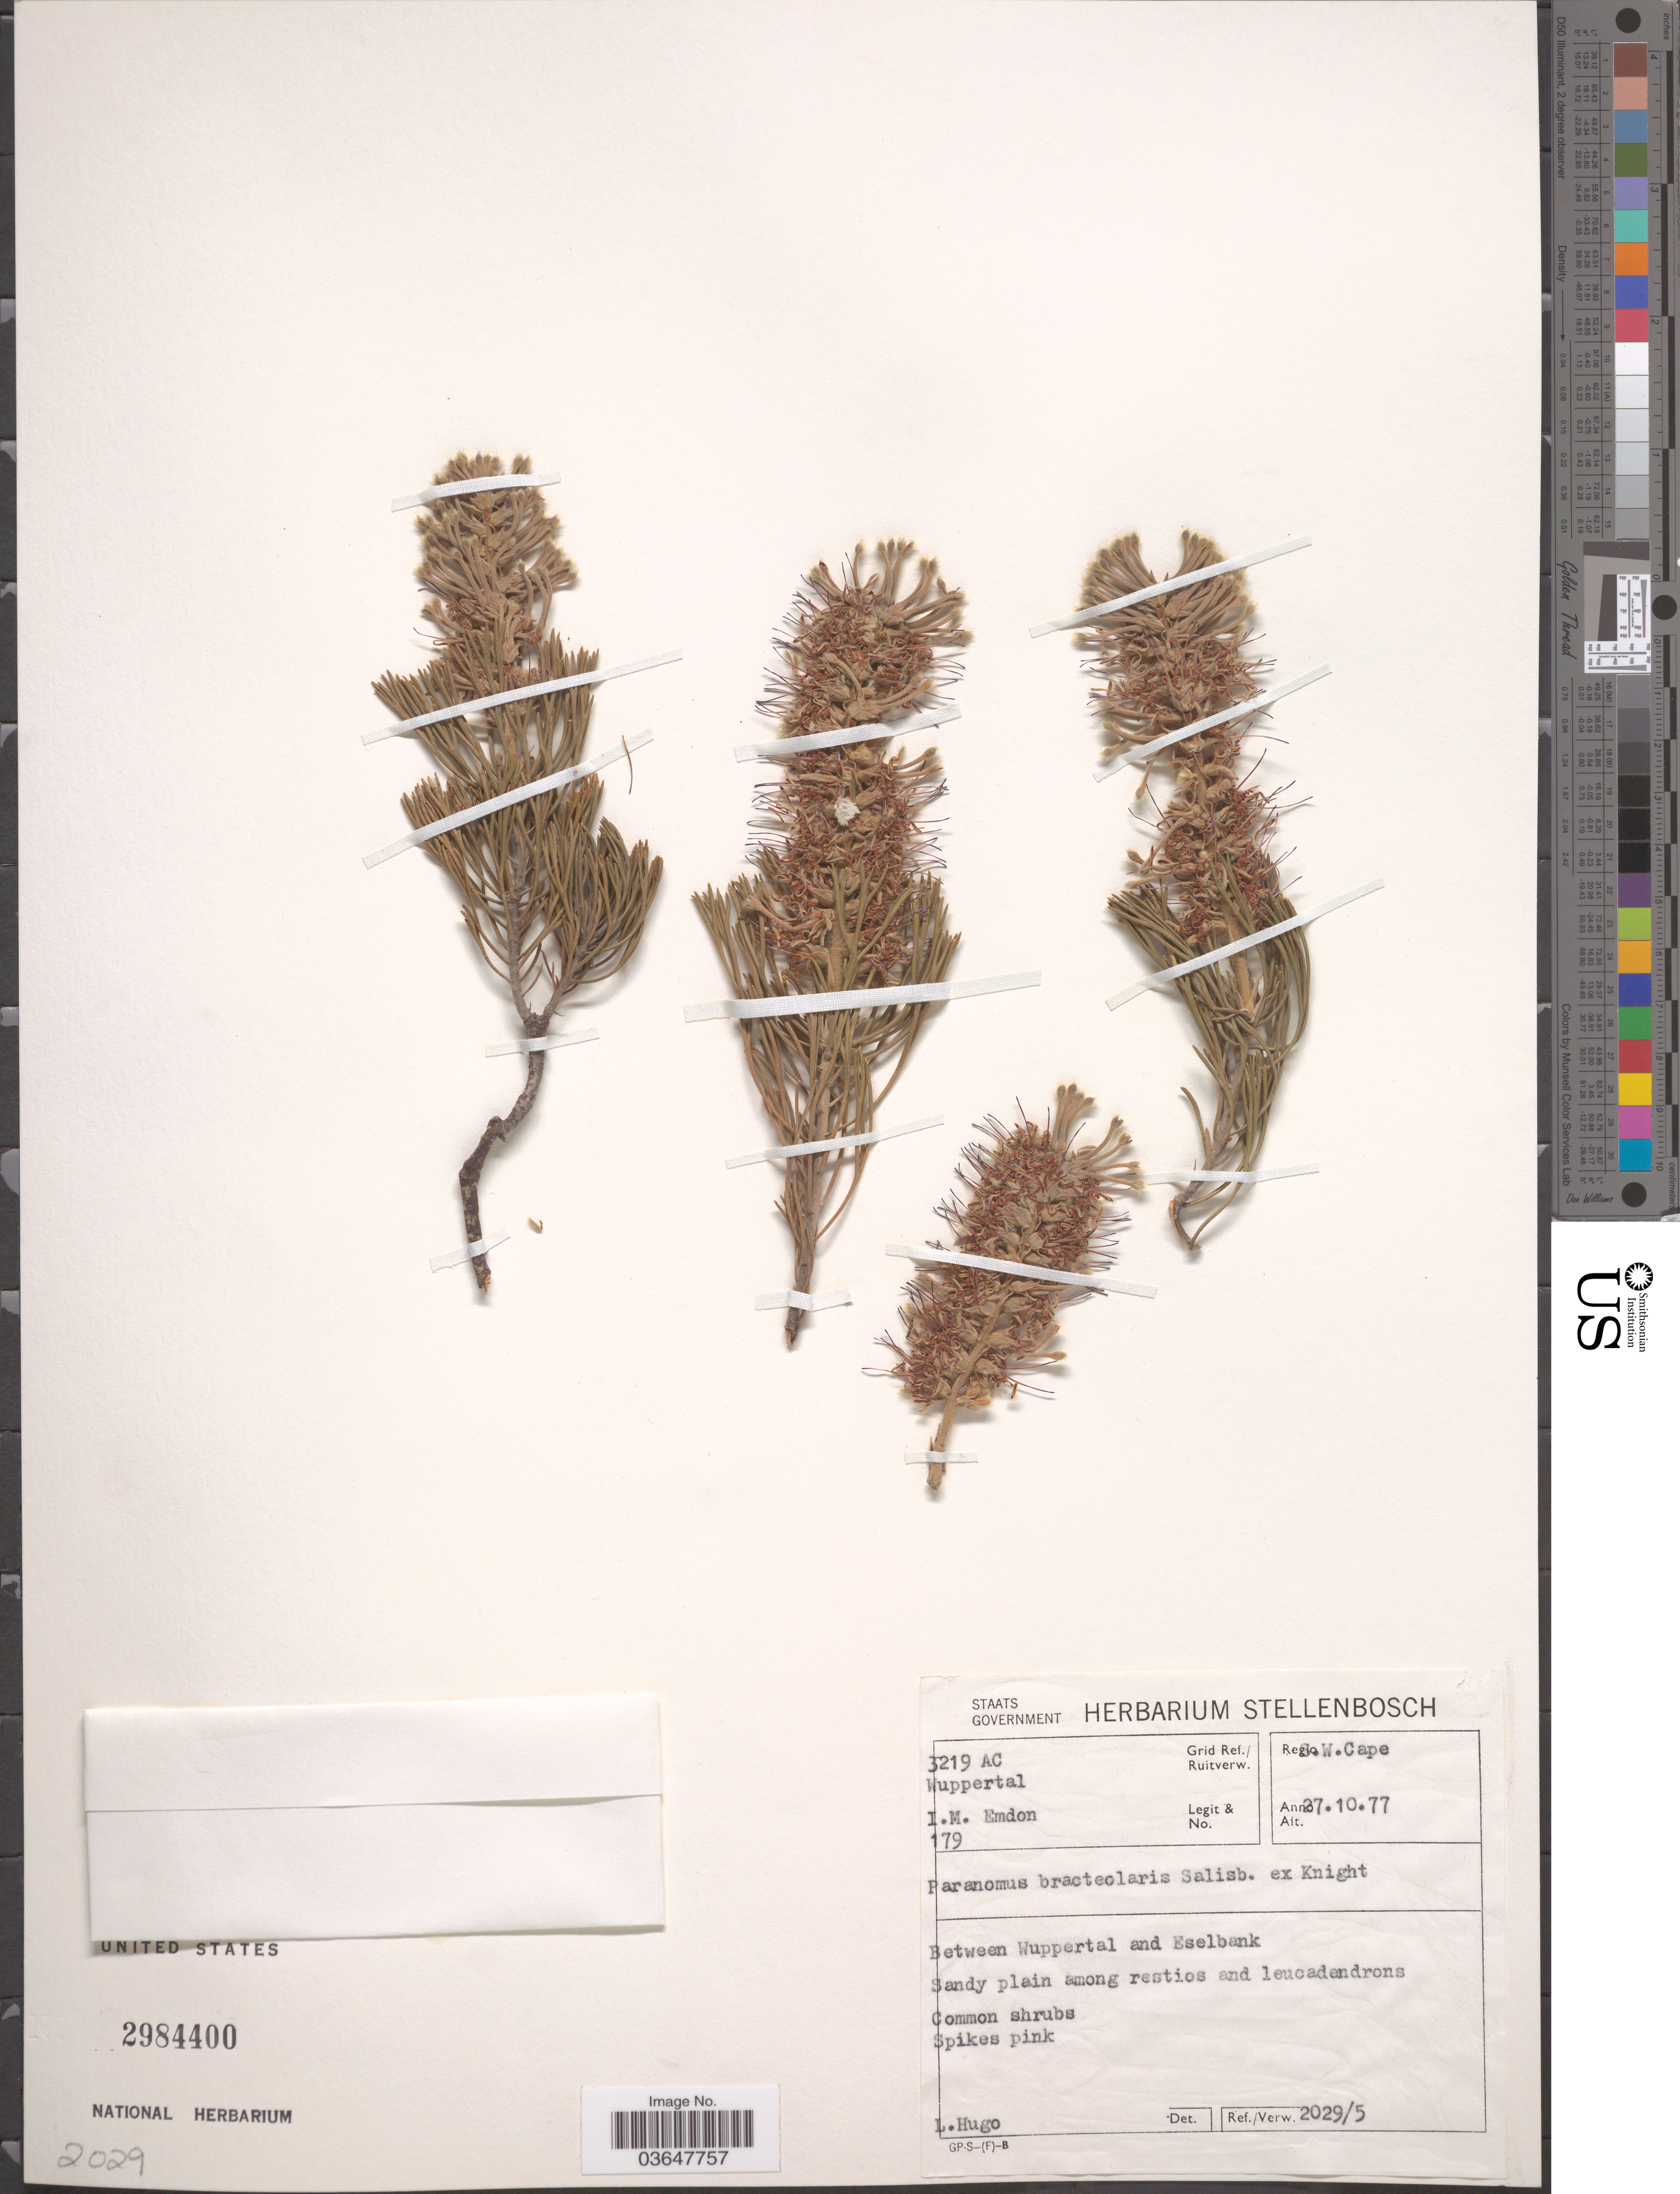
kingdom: Plantae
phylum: Tracheophyta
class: Magnoliopsida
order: Proteales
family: Proteaceae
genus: Paranomus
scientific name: Paranomus bracteolaris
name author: Salisb. ex Knight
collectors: I. Emdon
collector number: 179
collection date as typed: Transcribed d/m/y: 27/10/77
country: South Africa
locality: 3219 AC Wuppertal Grid Ref./ Ruitverw. Regio S. W. Cape. Between Wuppertal and Eselbank.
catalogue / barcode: US 2984400